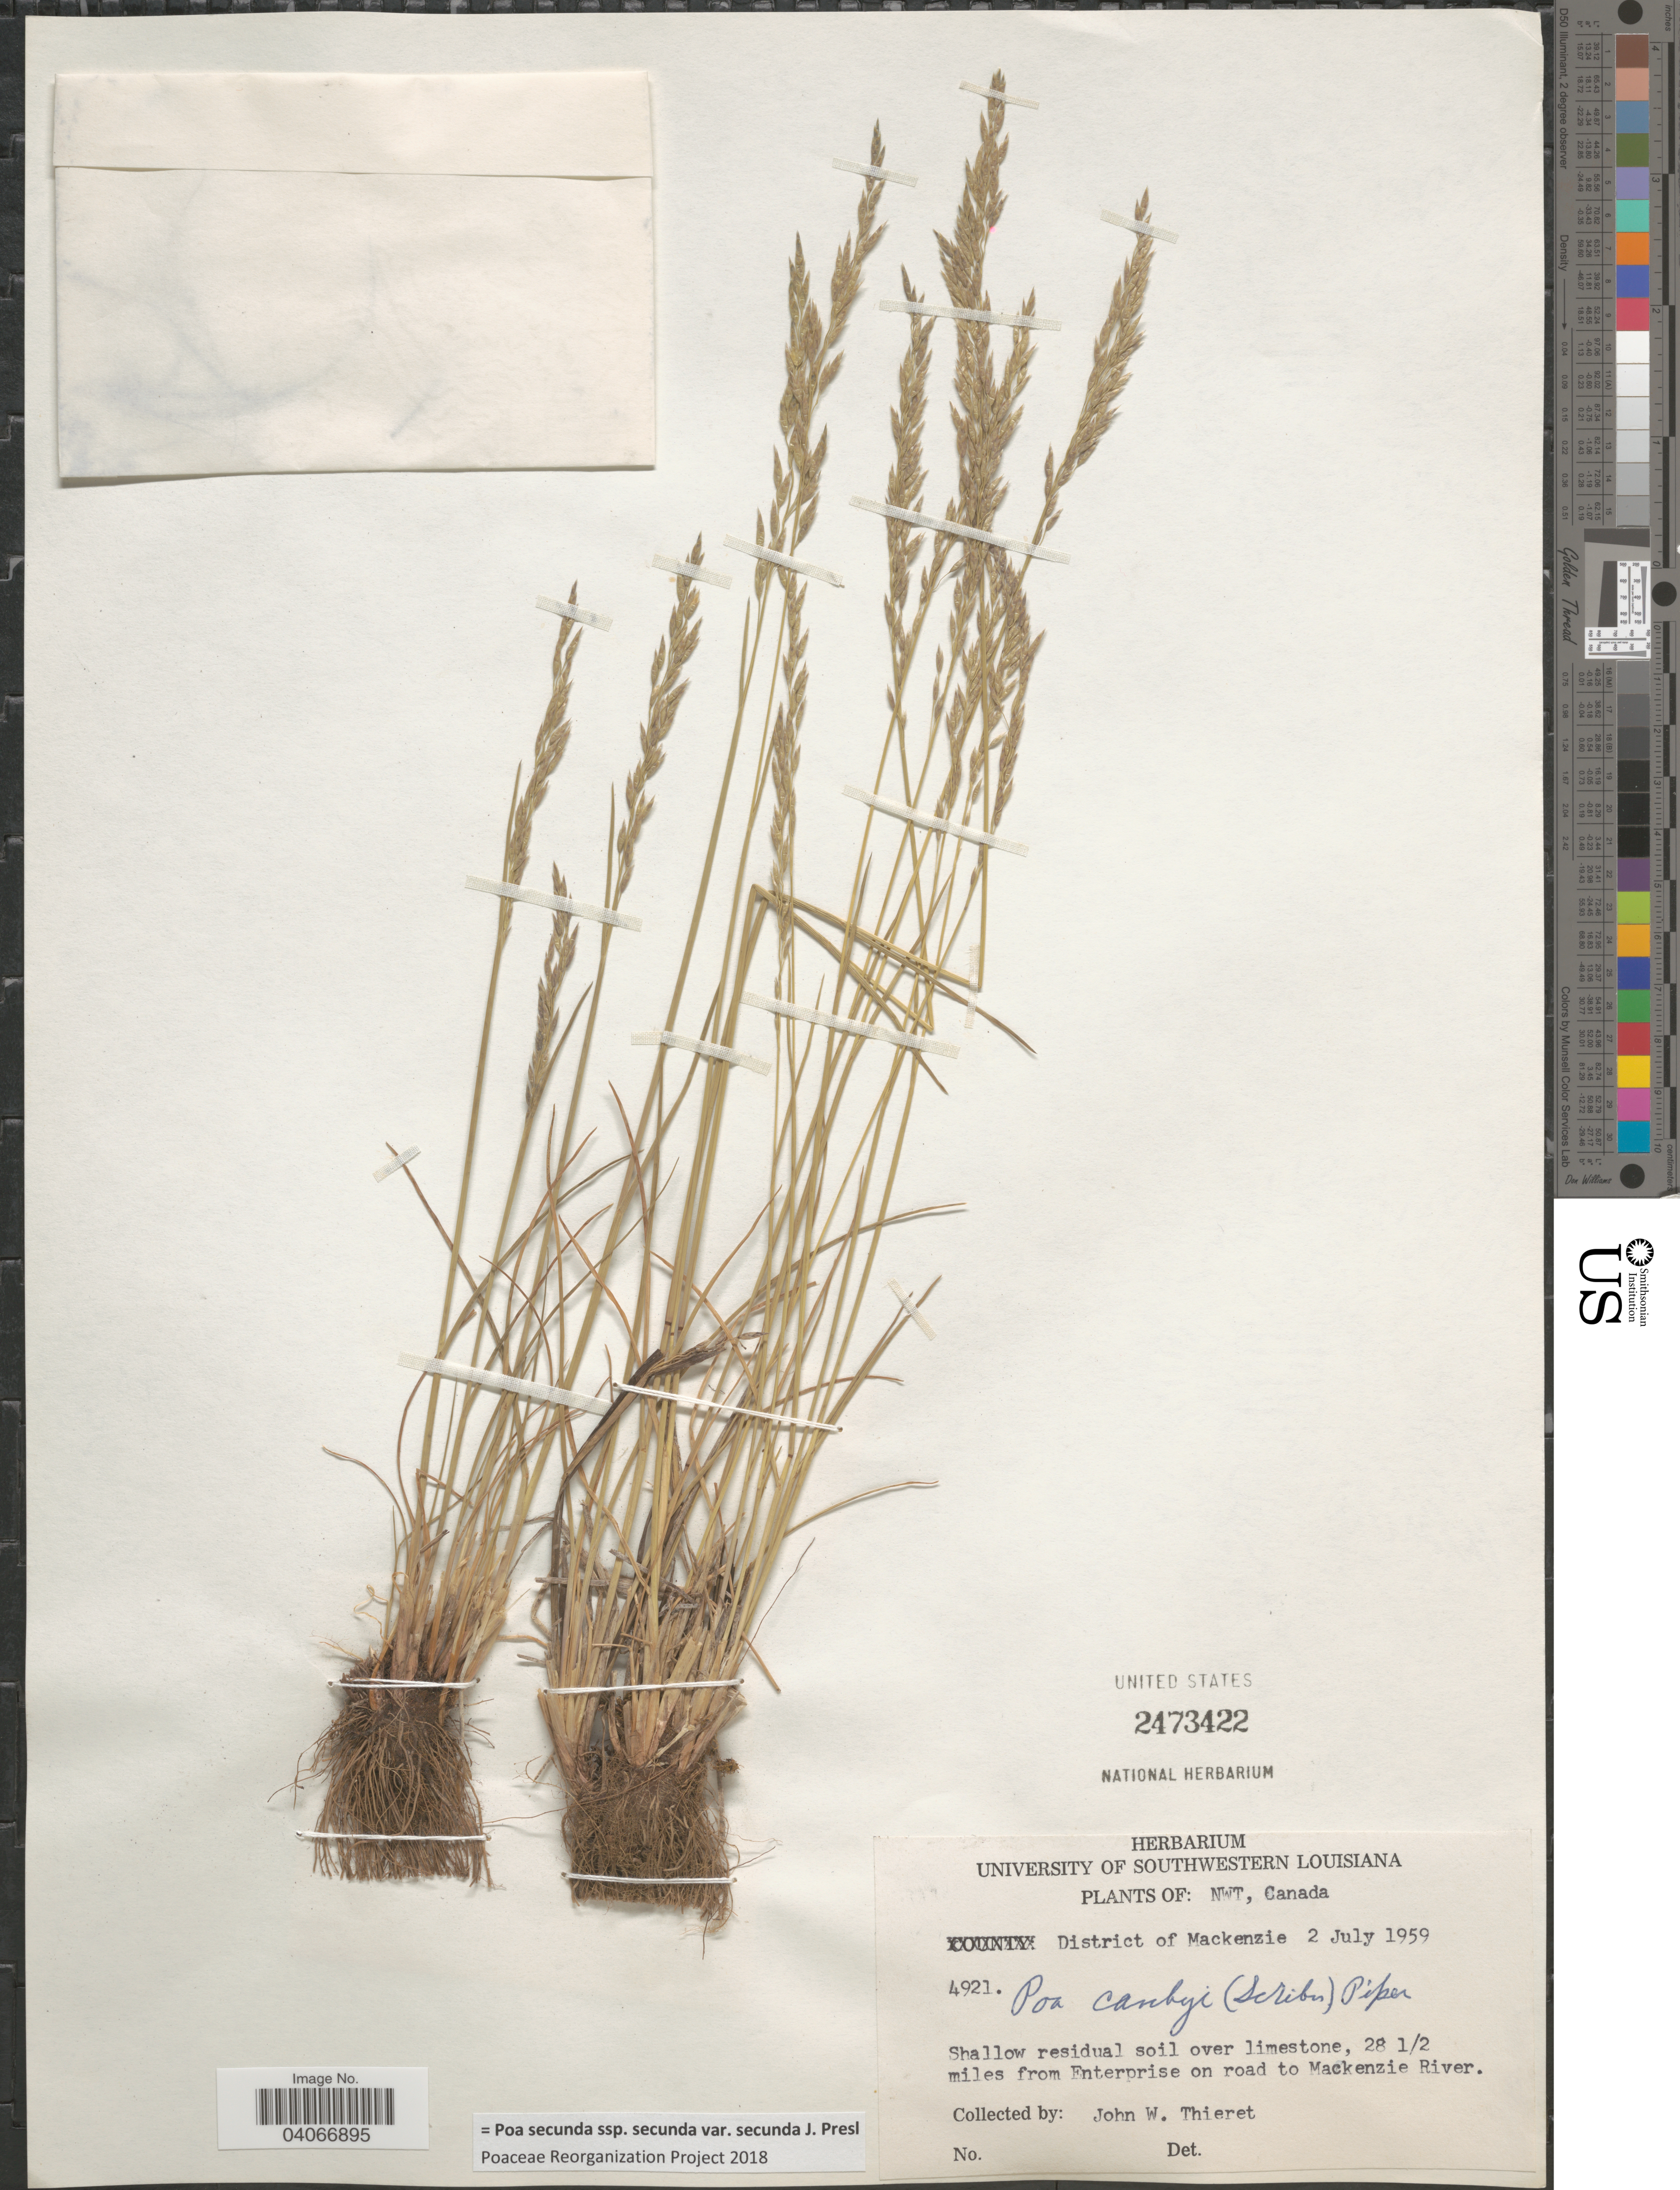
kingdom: Plantae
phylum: Tracheophyta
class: Liliopsida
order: Poales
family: Poaceae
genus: Poa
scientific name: Poa secunda subsp. secunda var. secunda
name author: J. Presl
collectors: J. W. Thieret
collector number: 4921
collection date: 1959-07-02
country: Canada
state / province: Northwest Territories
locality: District of Mackenzie. Shallow residual soil over limestone, 28 1/2 miles from Enterprise on road to Mackenzie River.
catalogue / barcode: US 2473422